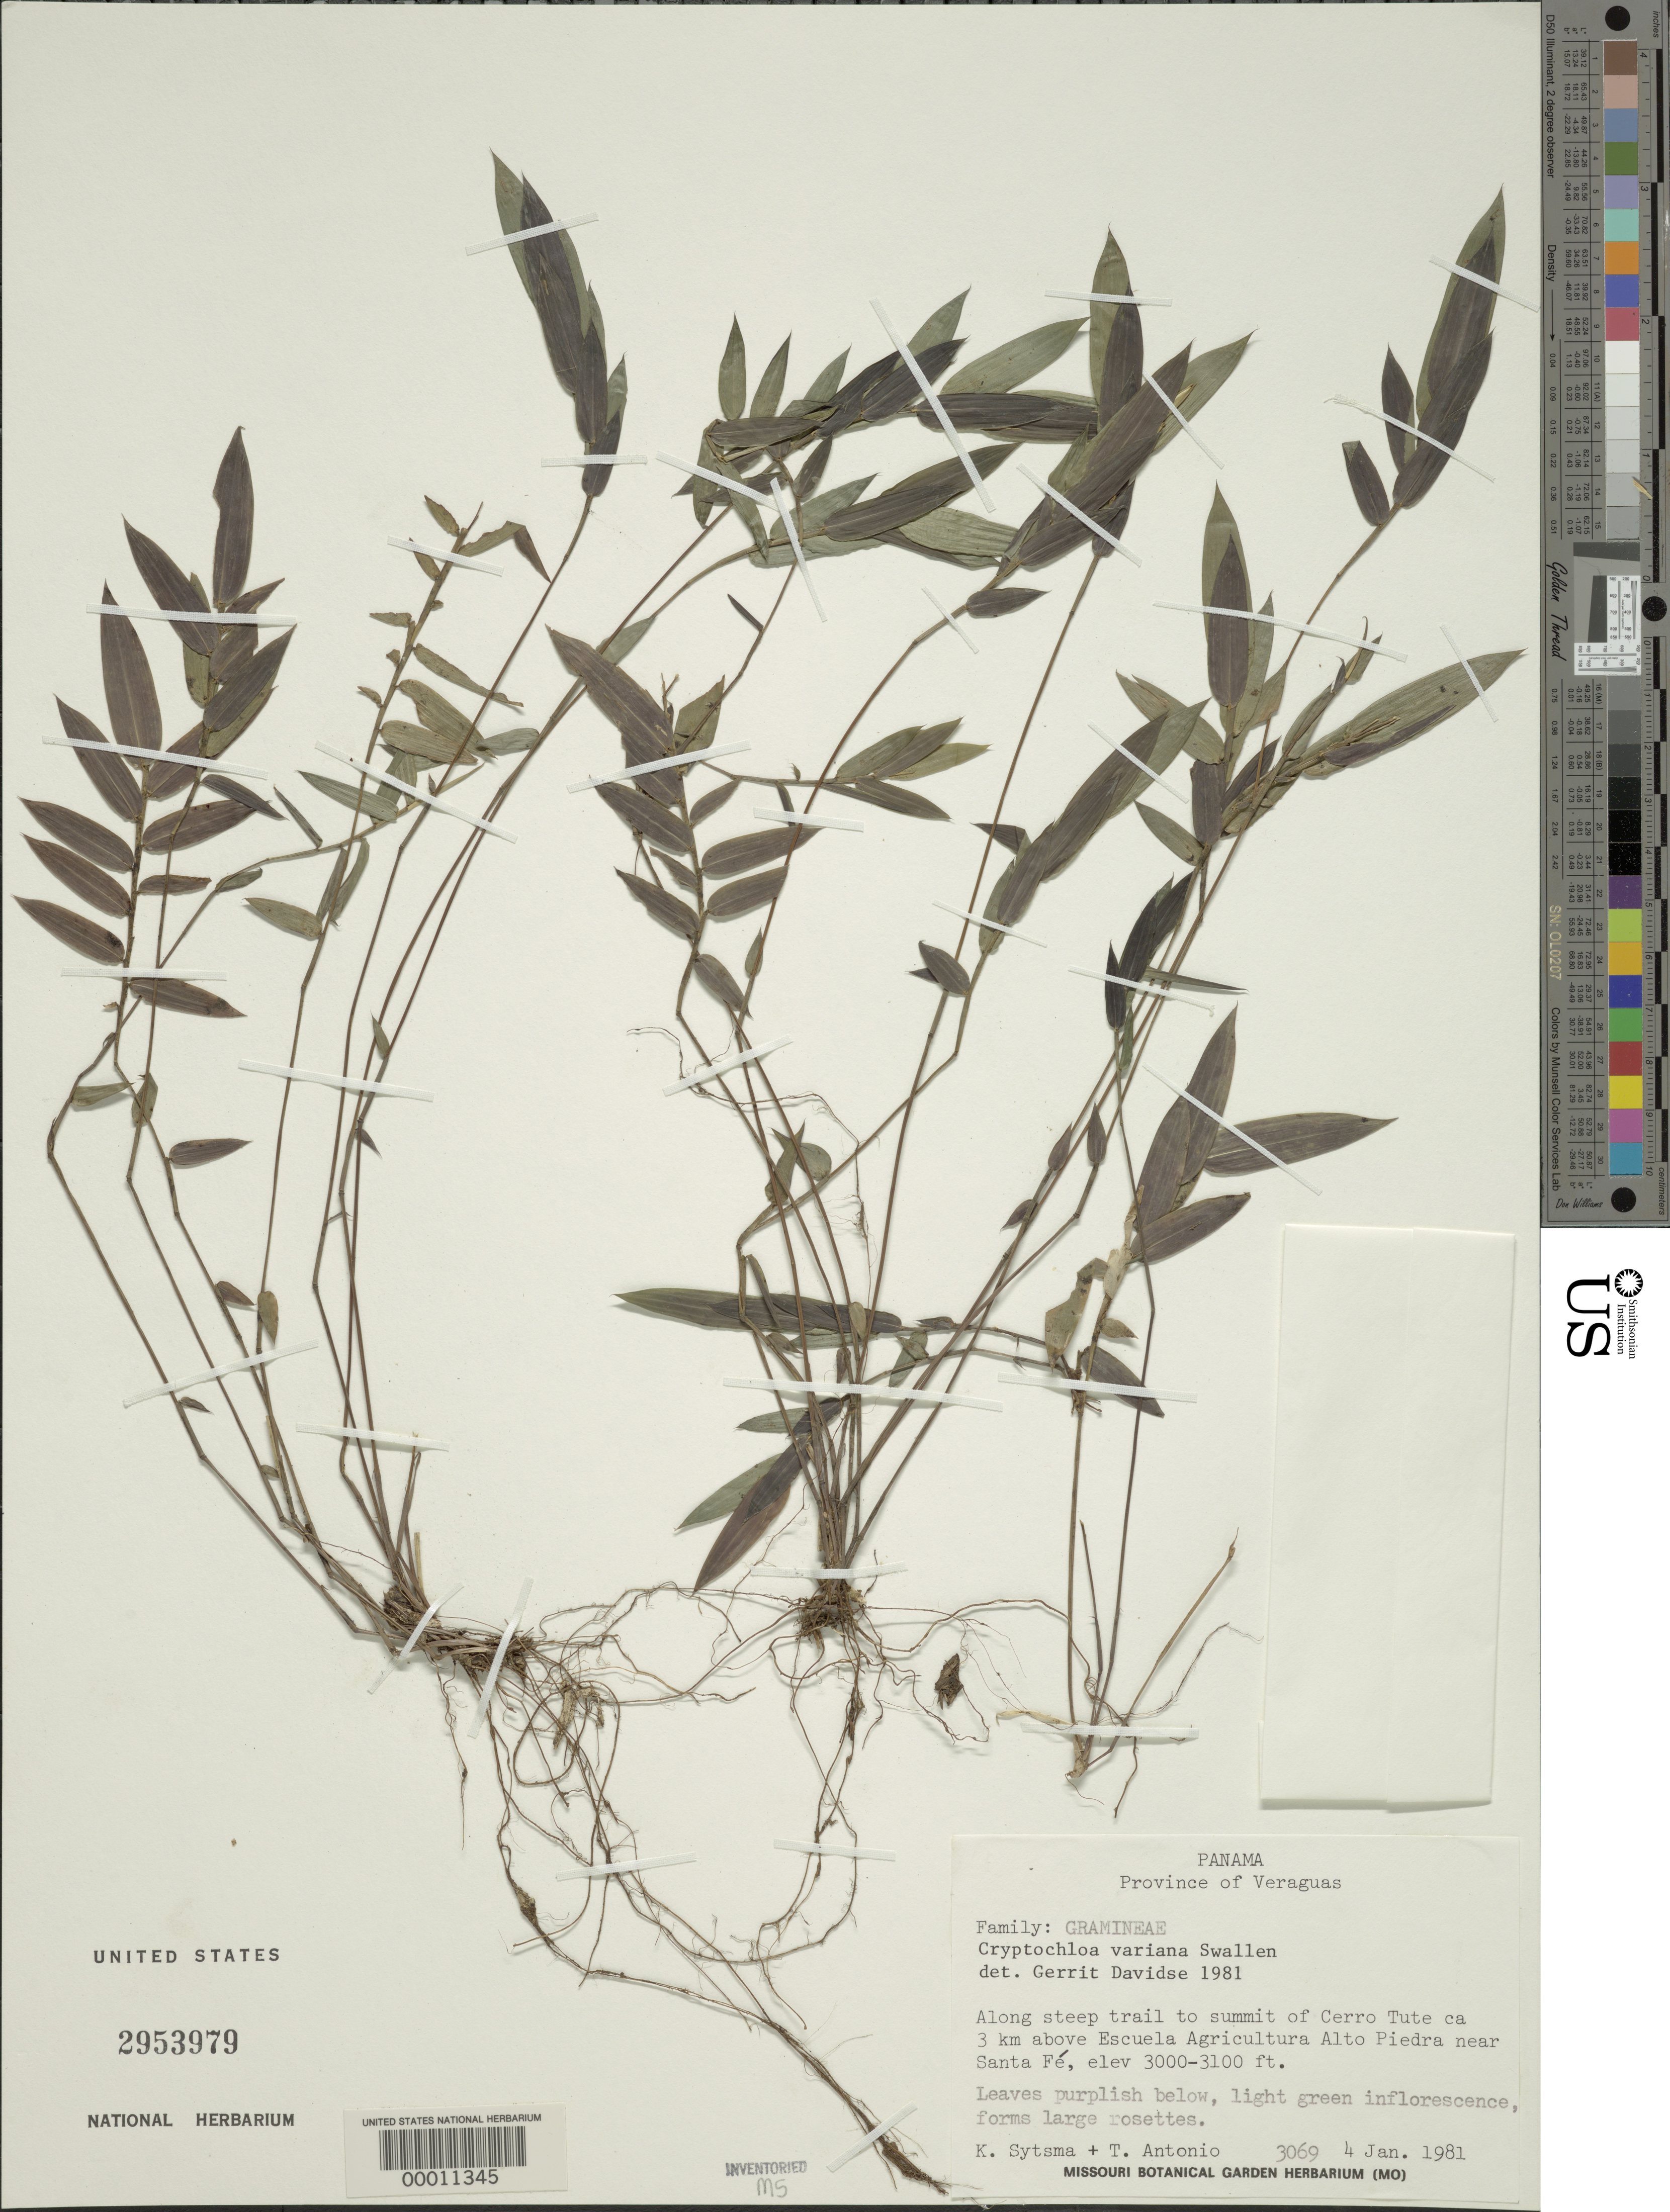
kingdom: Plantae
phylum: Tracheophyta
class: Liliopsida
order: Poales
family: Poaceae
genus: Cryptochloa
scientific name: Cryptochloa variana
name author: Swallen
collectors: K. J. Sytsma & T. Antonio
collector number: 3069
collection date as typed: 04 Jan 1981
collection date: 1981-01-04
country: Panama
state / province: Veraguas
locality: Cerro Tute, Alto Piedra, Santa Fe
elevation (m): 915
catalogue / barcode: US 2953979